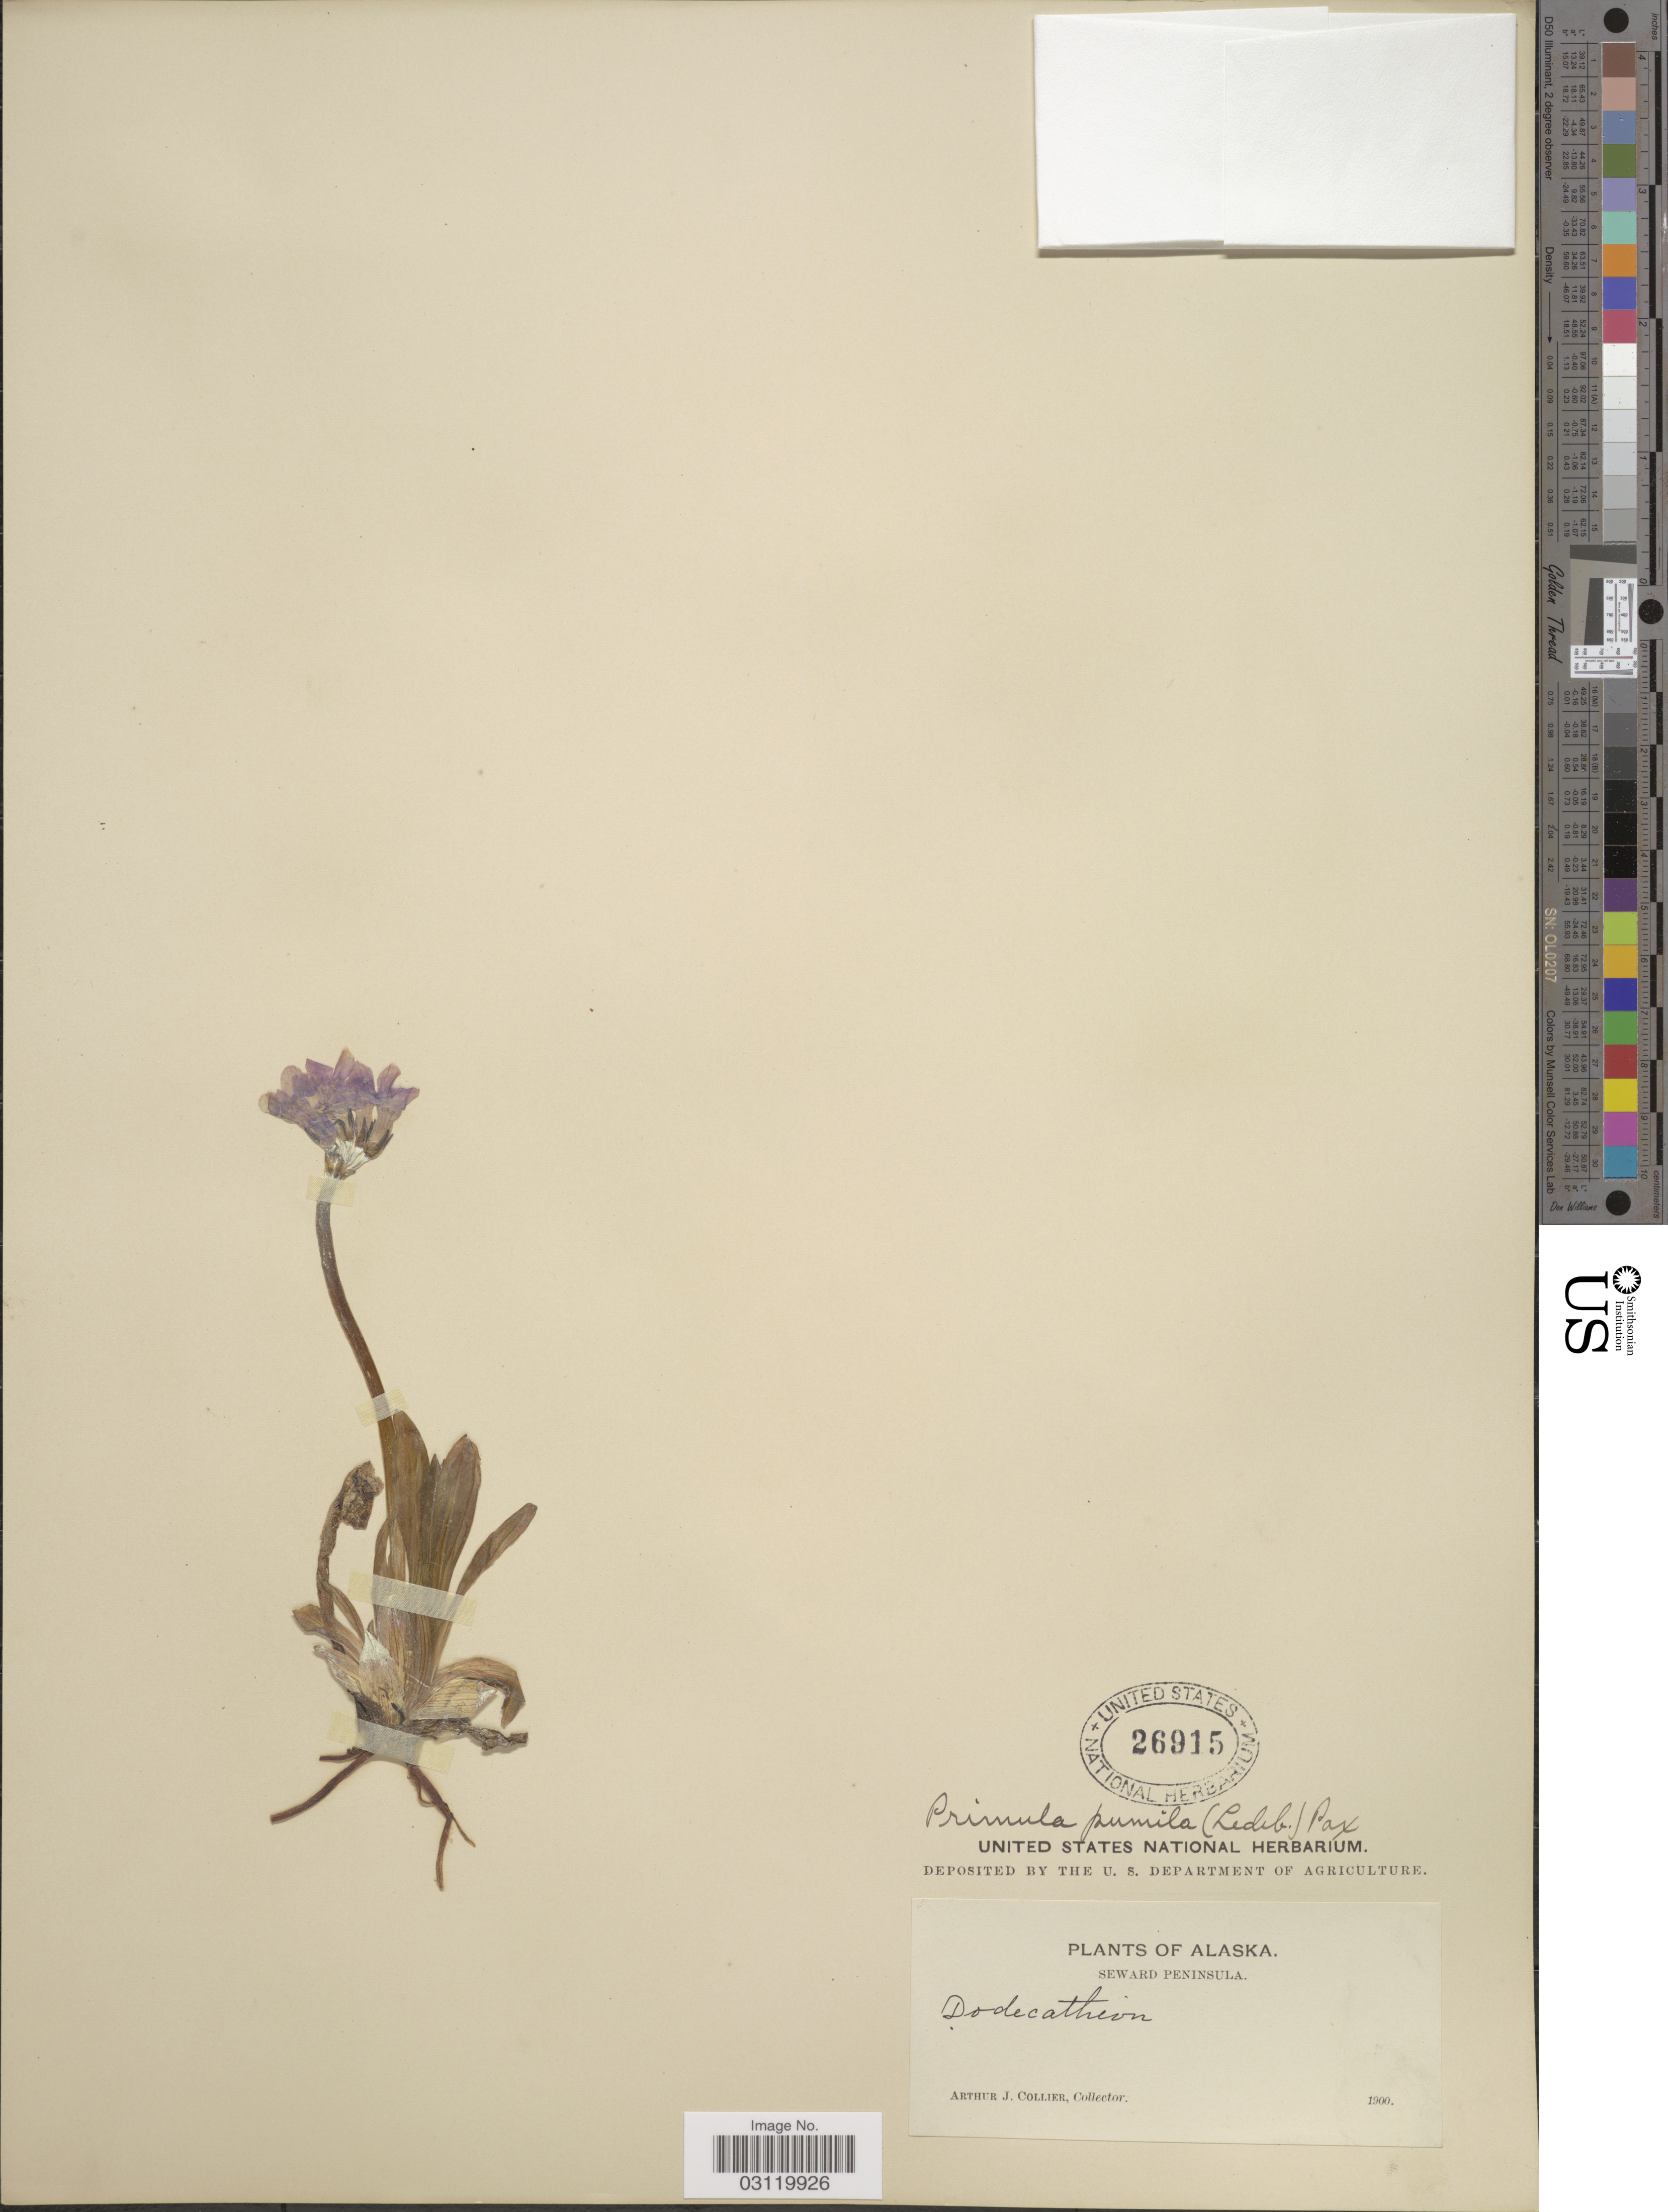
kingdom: Plantae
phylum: Tracheophyta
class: Magnoliopsida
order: Ericales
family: Primulaceae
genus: Primula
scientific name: Primula tschuktschorum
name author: Kjellm.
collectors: A. Collier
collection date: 1900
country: United States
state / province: Alaska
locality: Seward Peninsula.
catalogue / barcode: US 26915